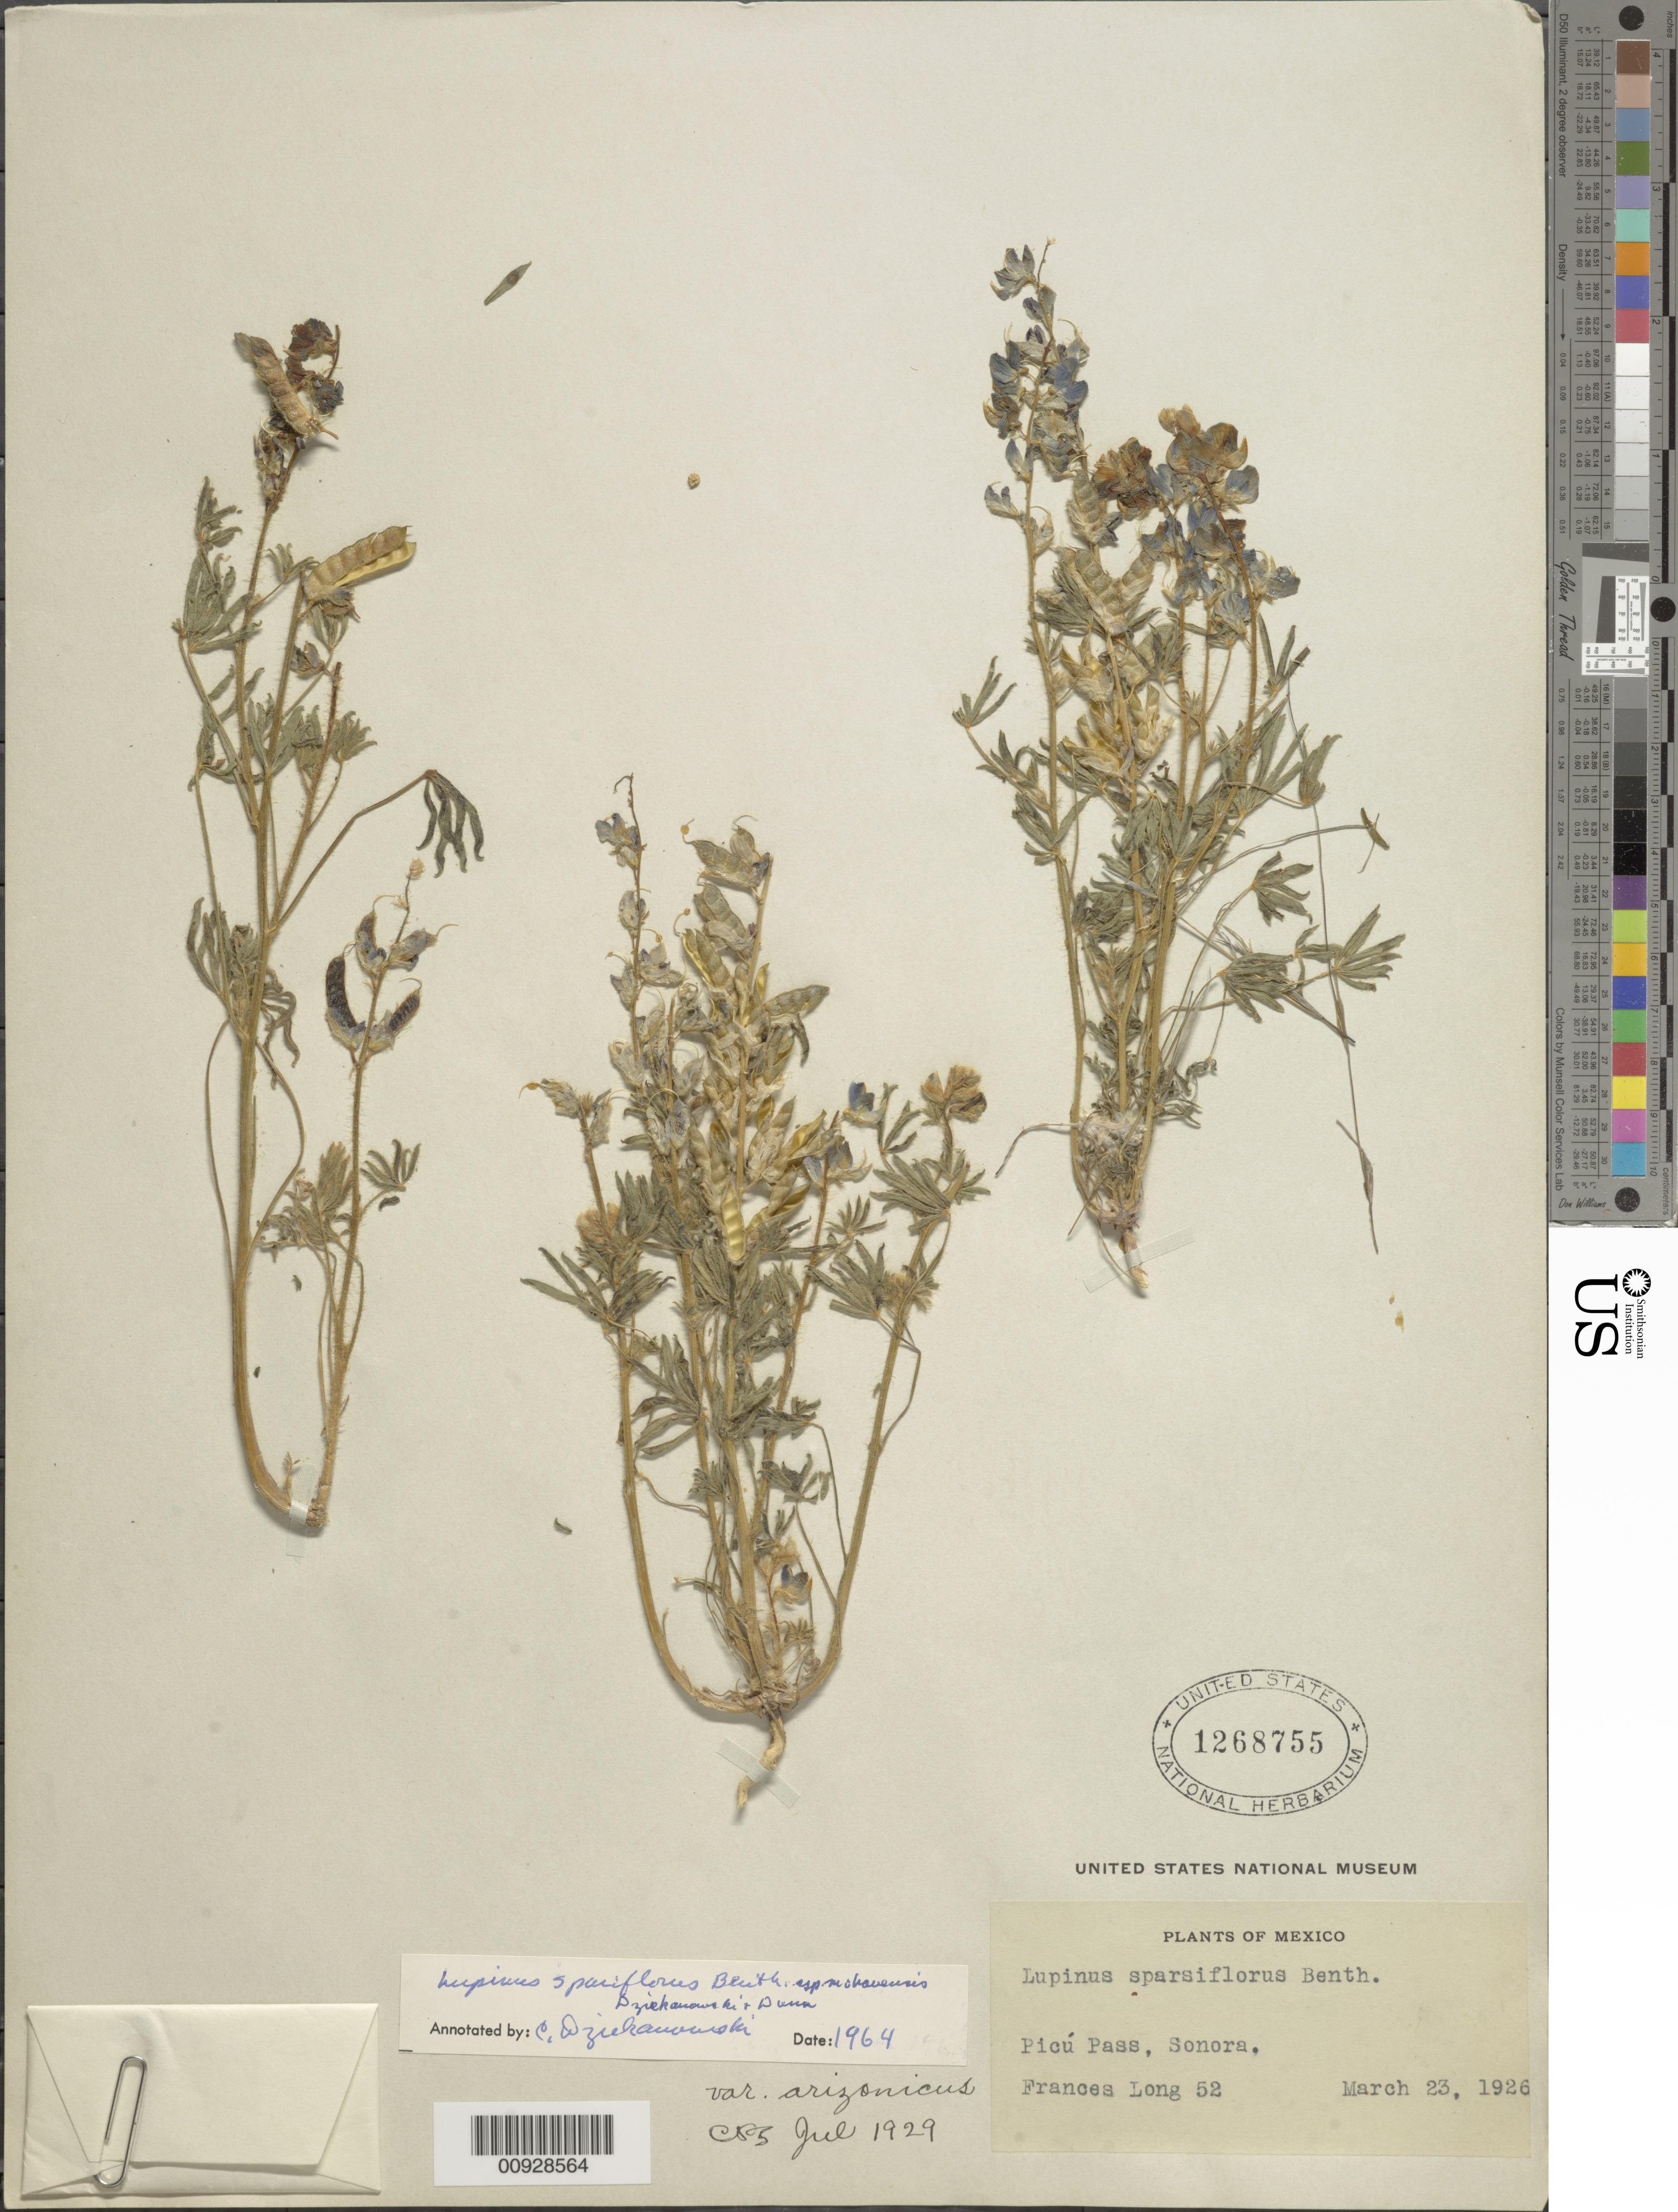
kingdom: Plantae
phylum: Tracheophyta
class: Magnoliopsida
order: Fabales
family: Fabaceae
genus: Lupinus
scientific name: Lupinus sparsiflorus subsp. mohavensis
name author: Dziekanowski & D.B. Dunn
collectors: F. Long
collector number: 52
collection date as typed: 23 Mar 1926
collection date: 1926-03-23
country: Mexico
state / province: Sonora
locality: Picú Pass, Sonora.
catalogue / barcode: US 1268755